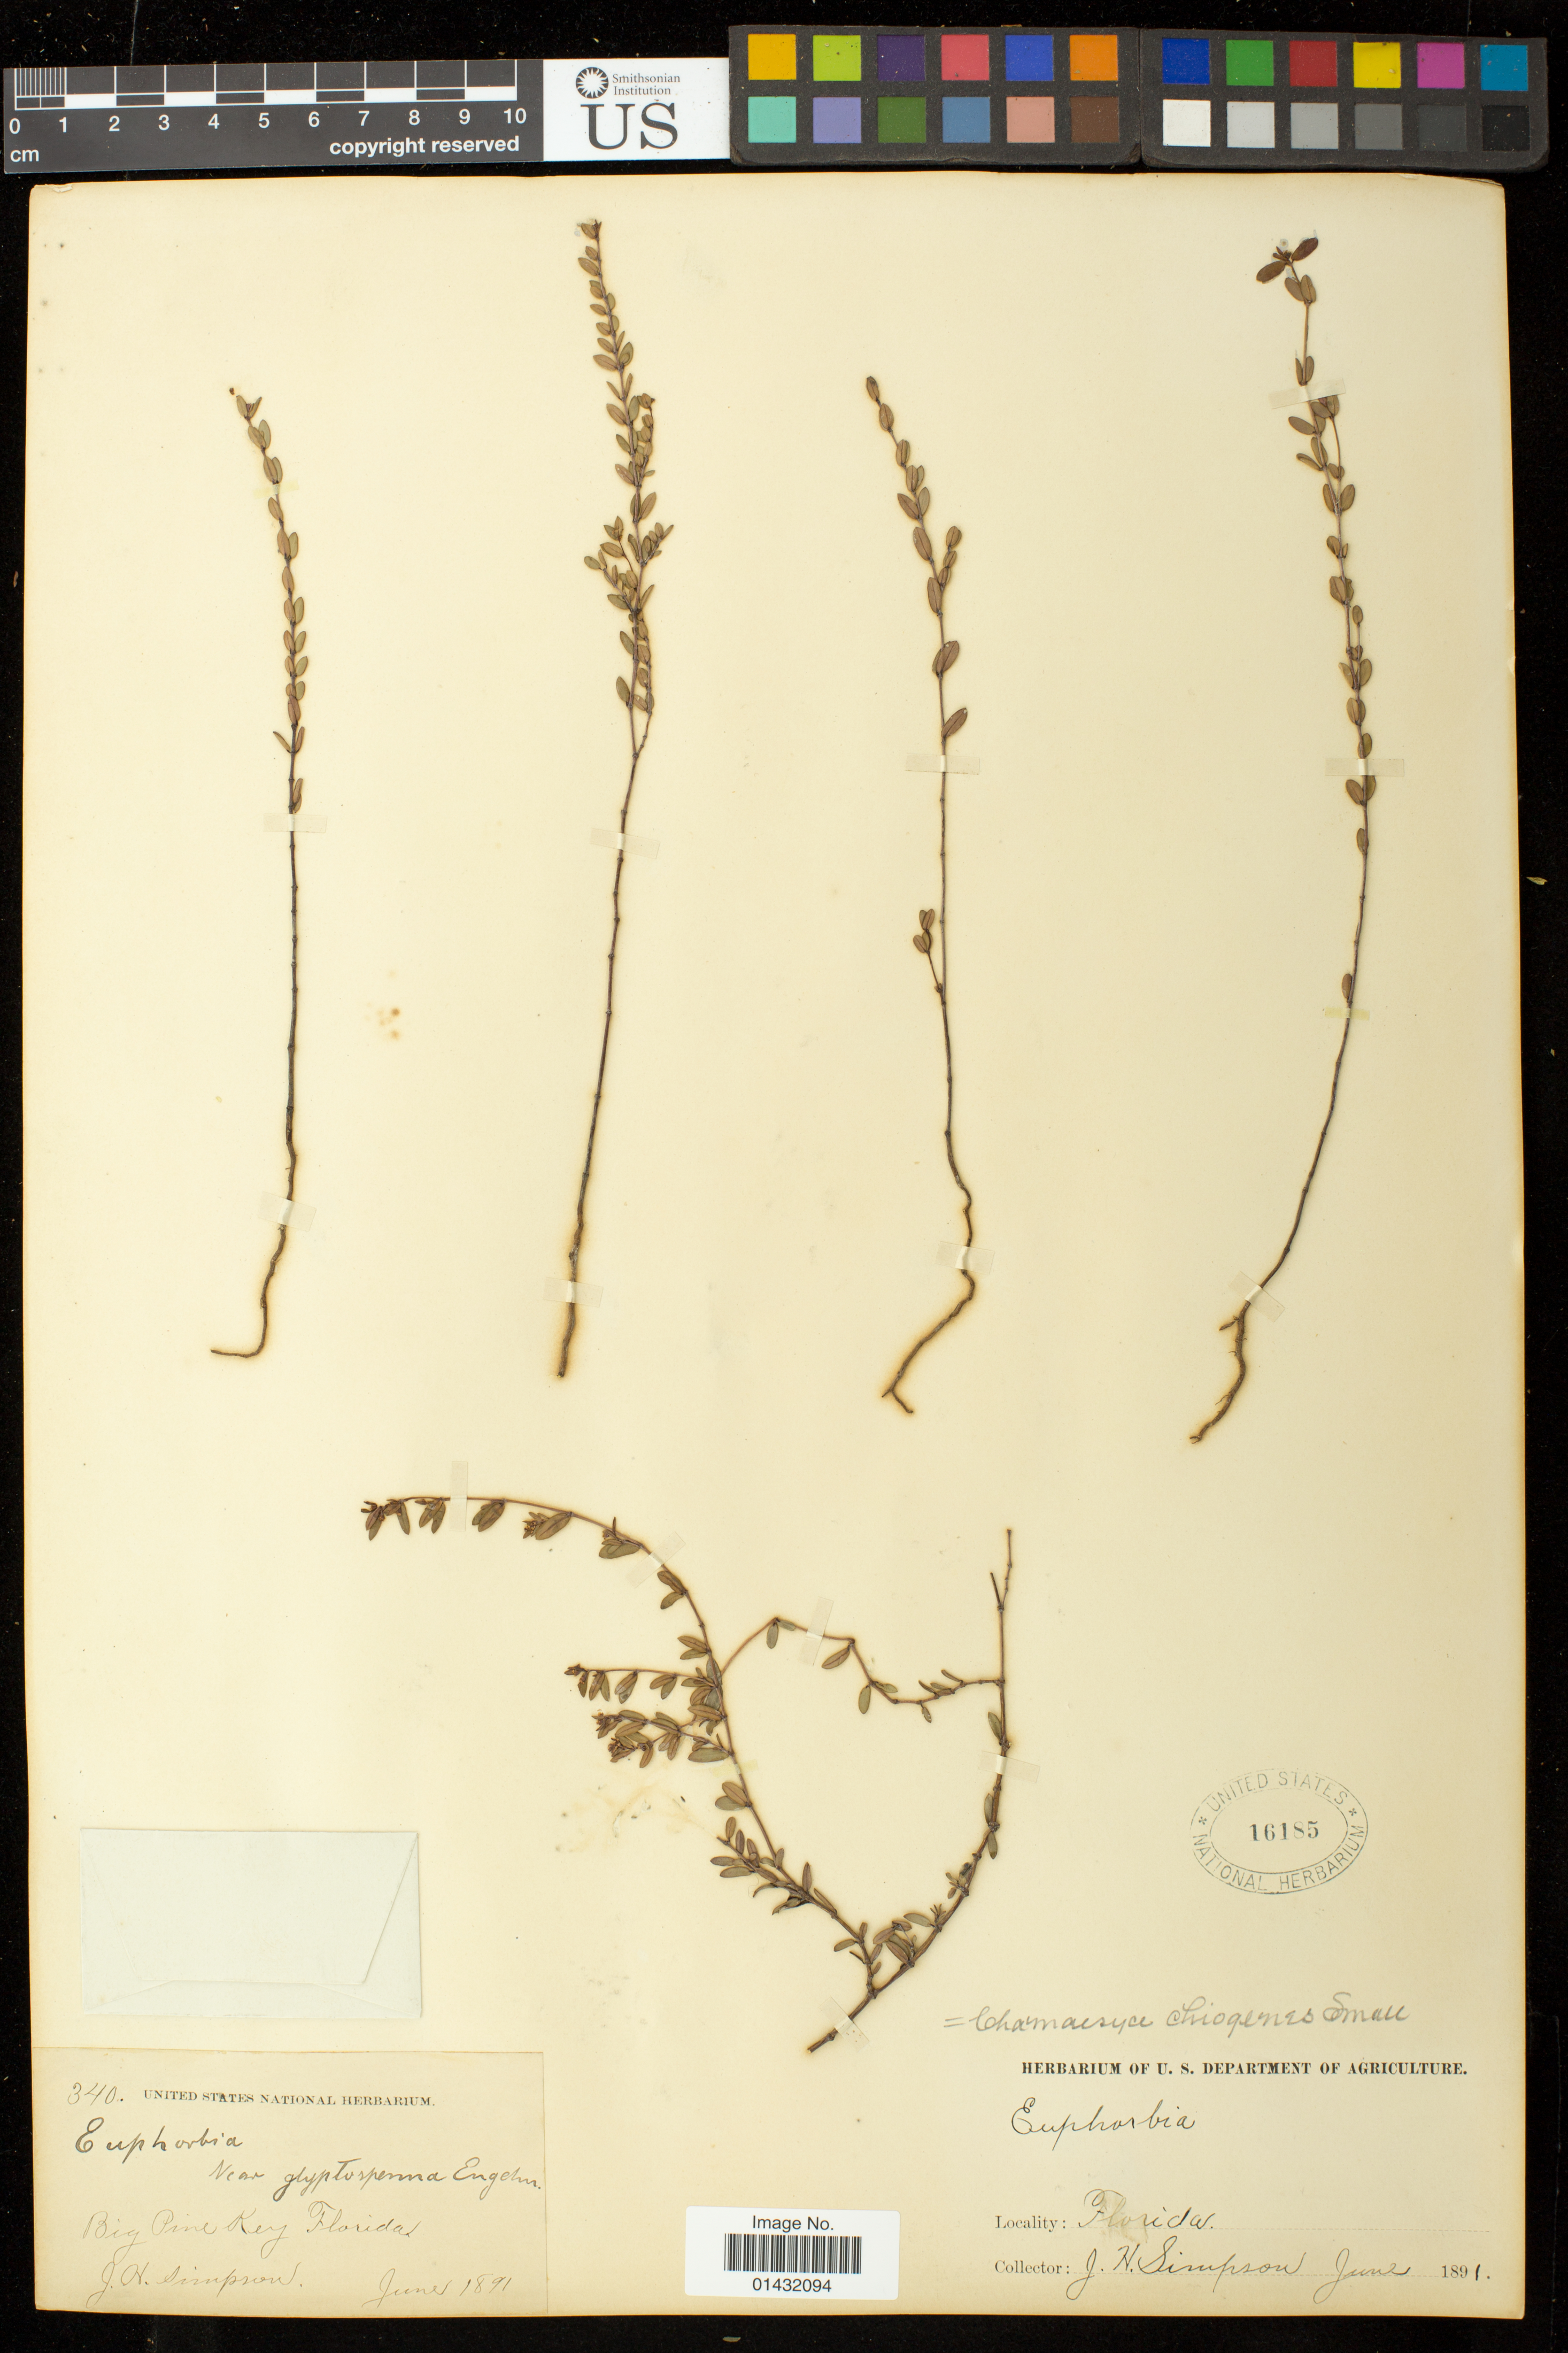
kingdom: Plantae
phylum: Tracheophyta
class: Magnoliopsida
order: Malpighiales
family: Euphorbiaceae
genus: Euphorbia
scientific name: Euphorbia chiogenes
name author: (Small) Oudejans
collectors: J. H. Simpson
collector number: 340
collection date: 1891-06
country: United States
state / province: Florida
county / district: Monroe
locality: Big Pine Key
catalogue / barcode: US 16185